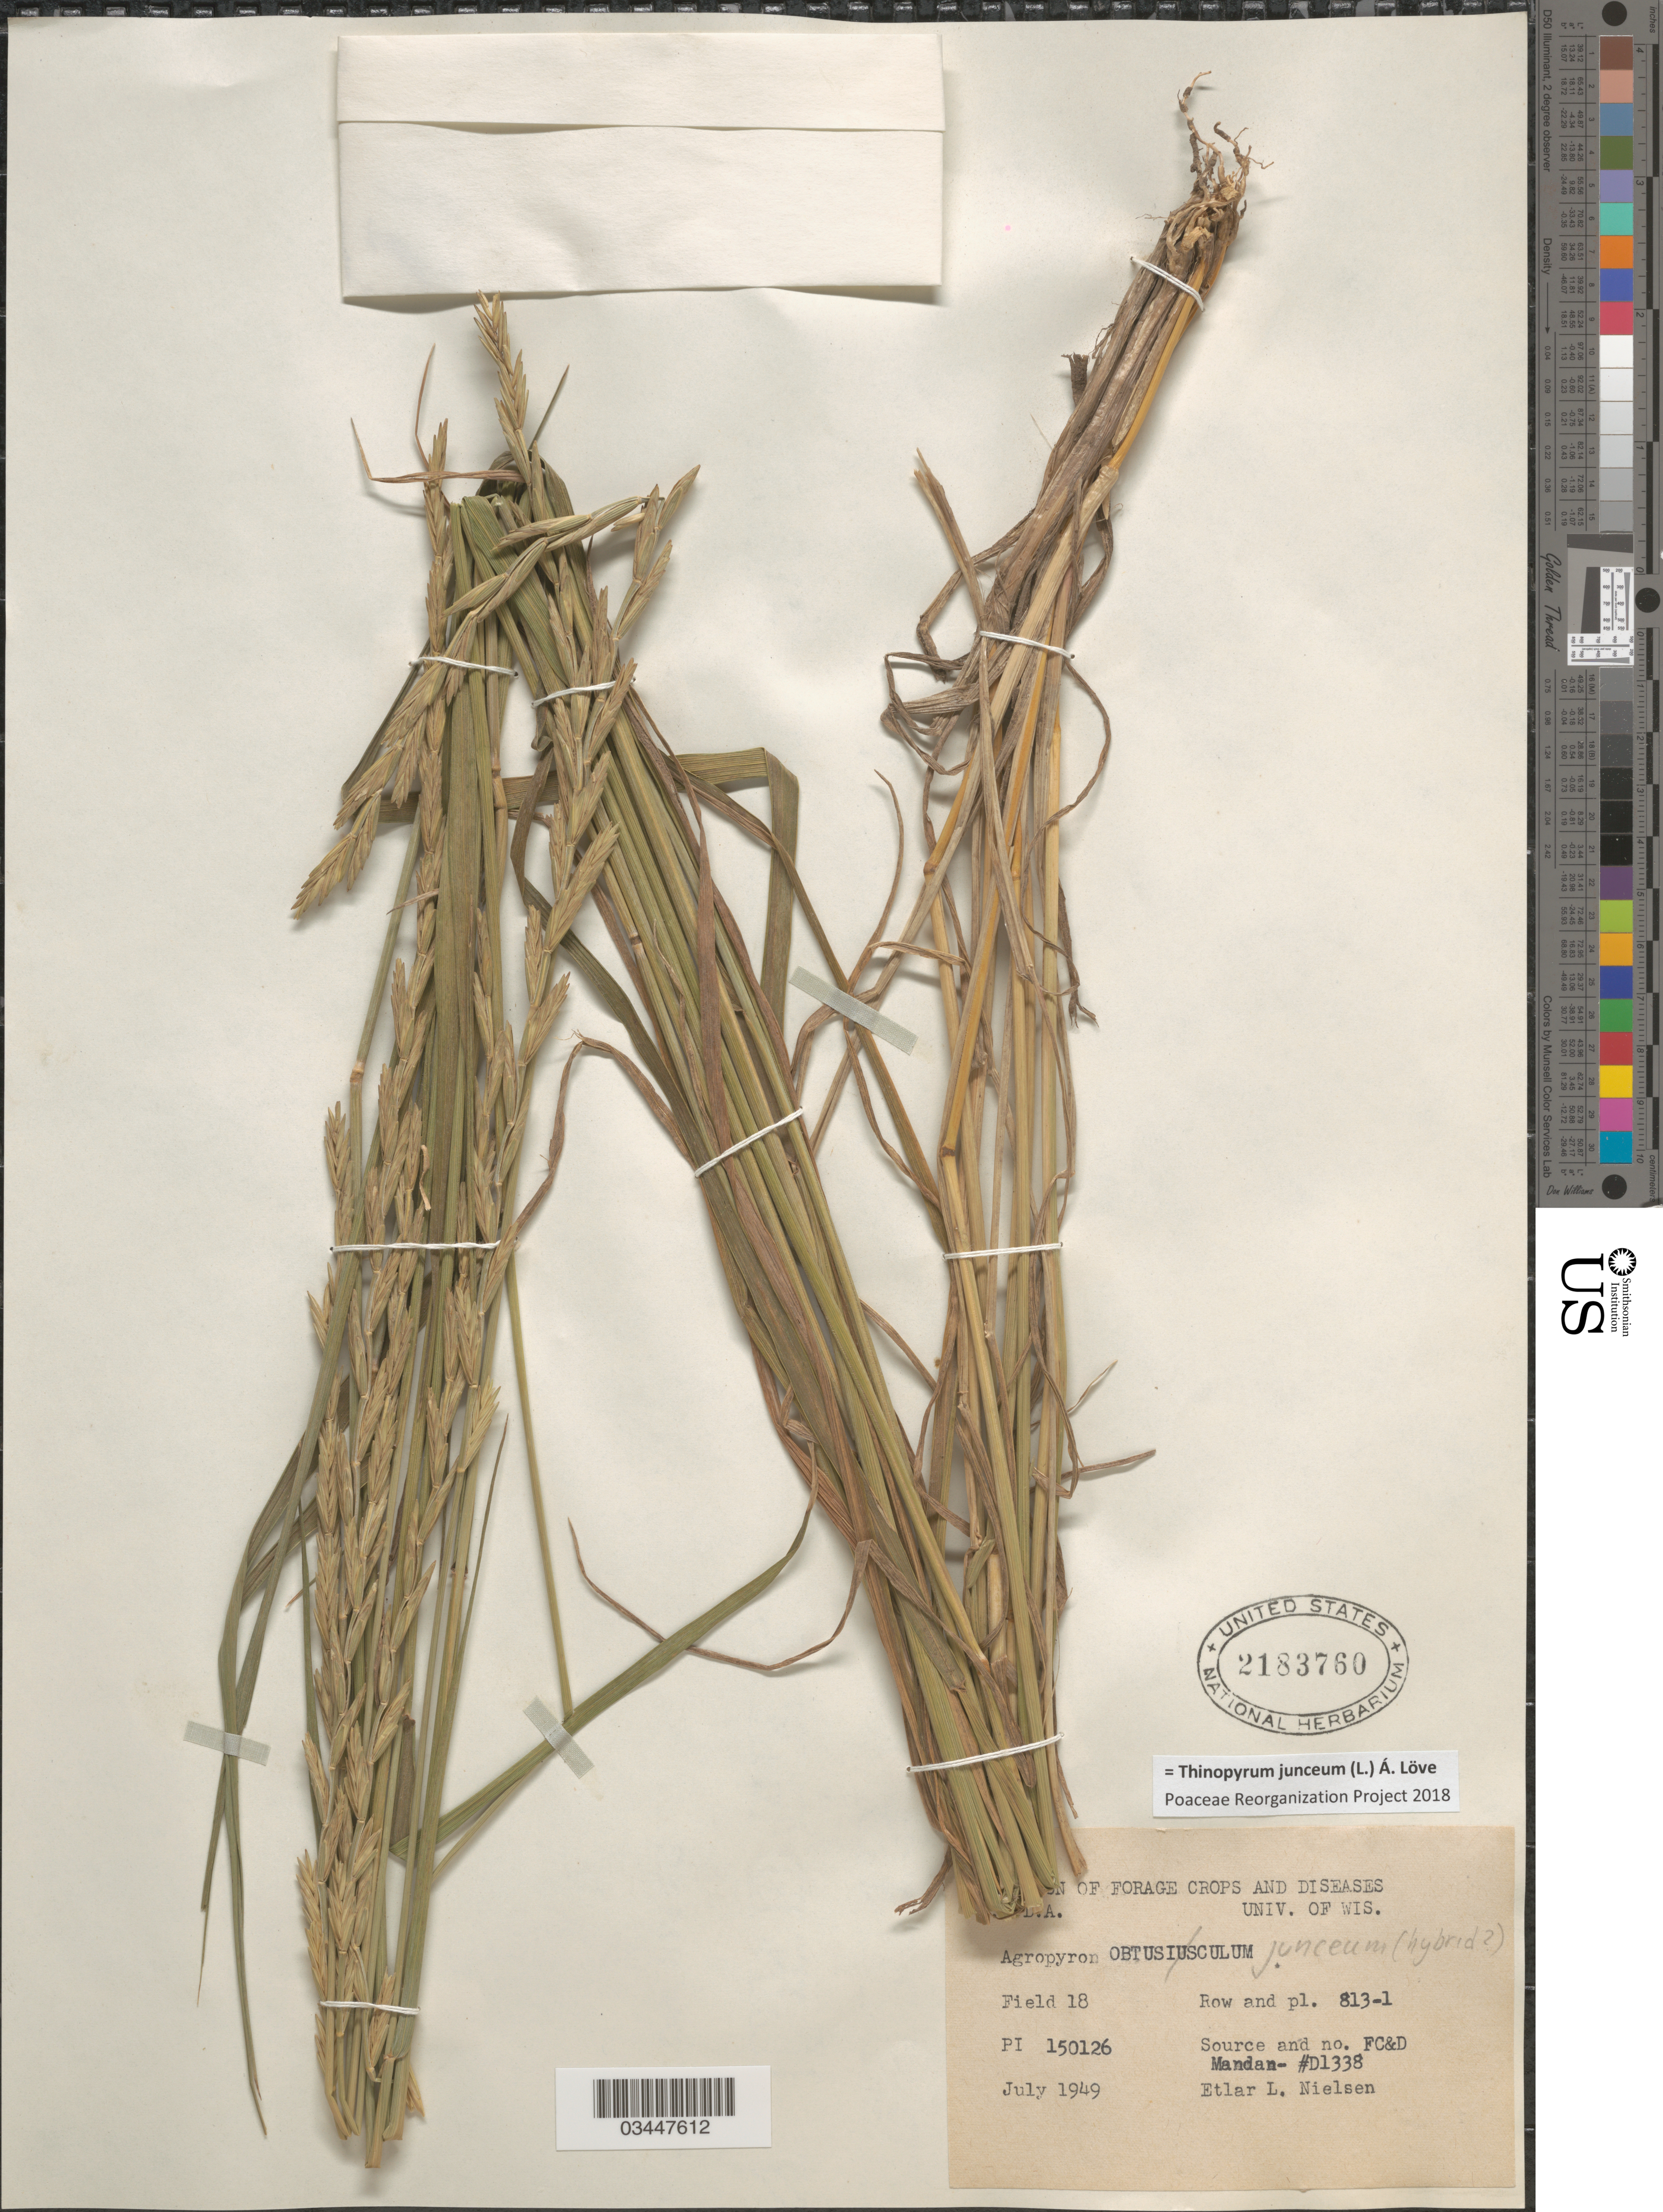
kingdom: Plantae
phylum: Tracheophyta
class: Liliopsida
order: Poales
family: Poaceae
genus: Thinopyrum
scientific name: Thinopyrum junceum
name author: (L.) Á. Löve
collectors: E. L. Nielsen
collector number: PI150126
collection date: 1949-07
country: United States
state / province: Washington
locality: Field 18. Row and pl. 813-1.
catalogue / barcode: US 2183760